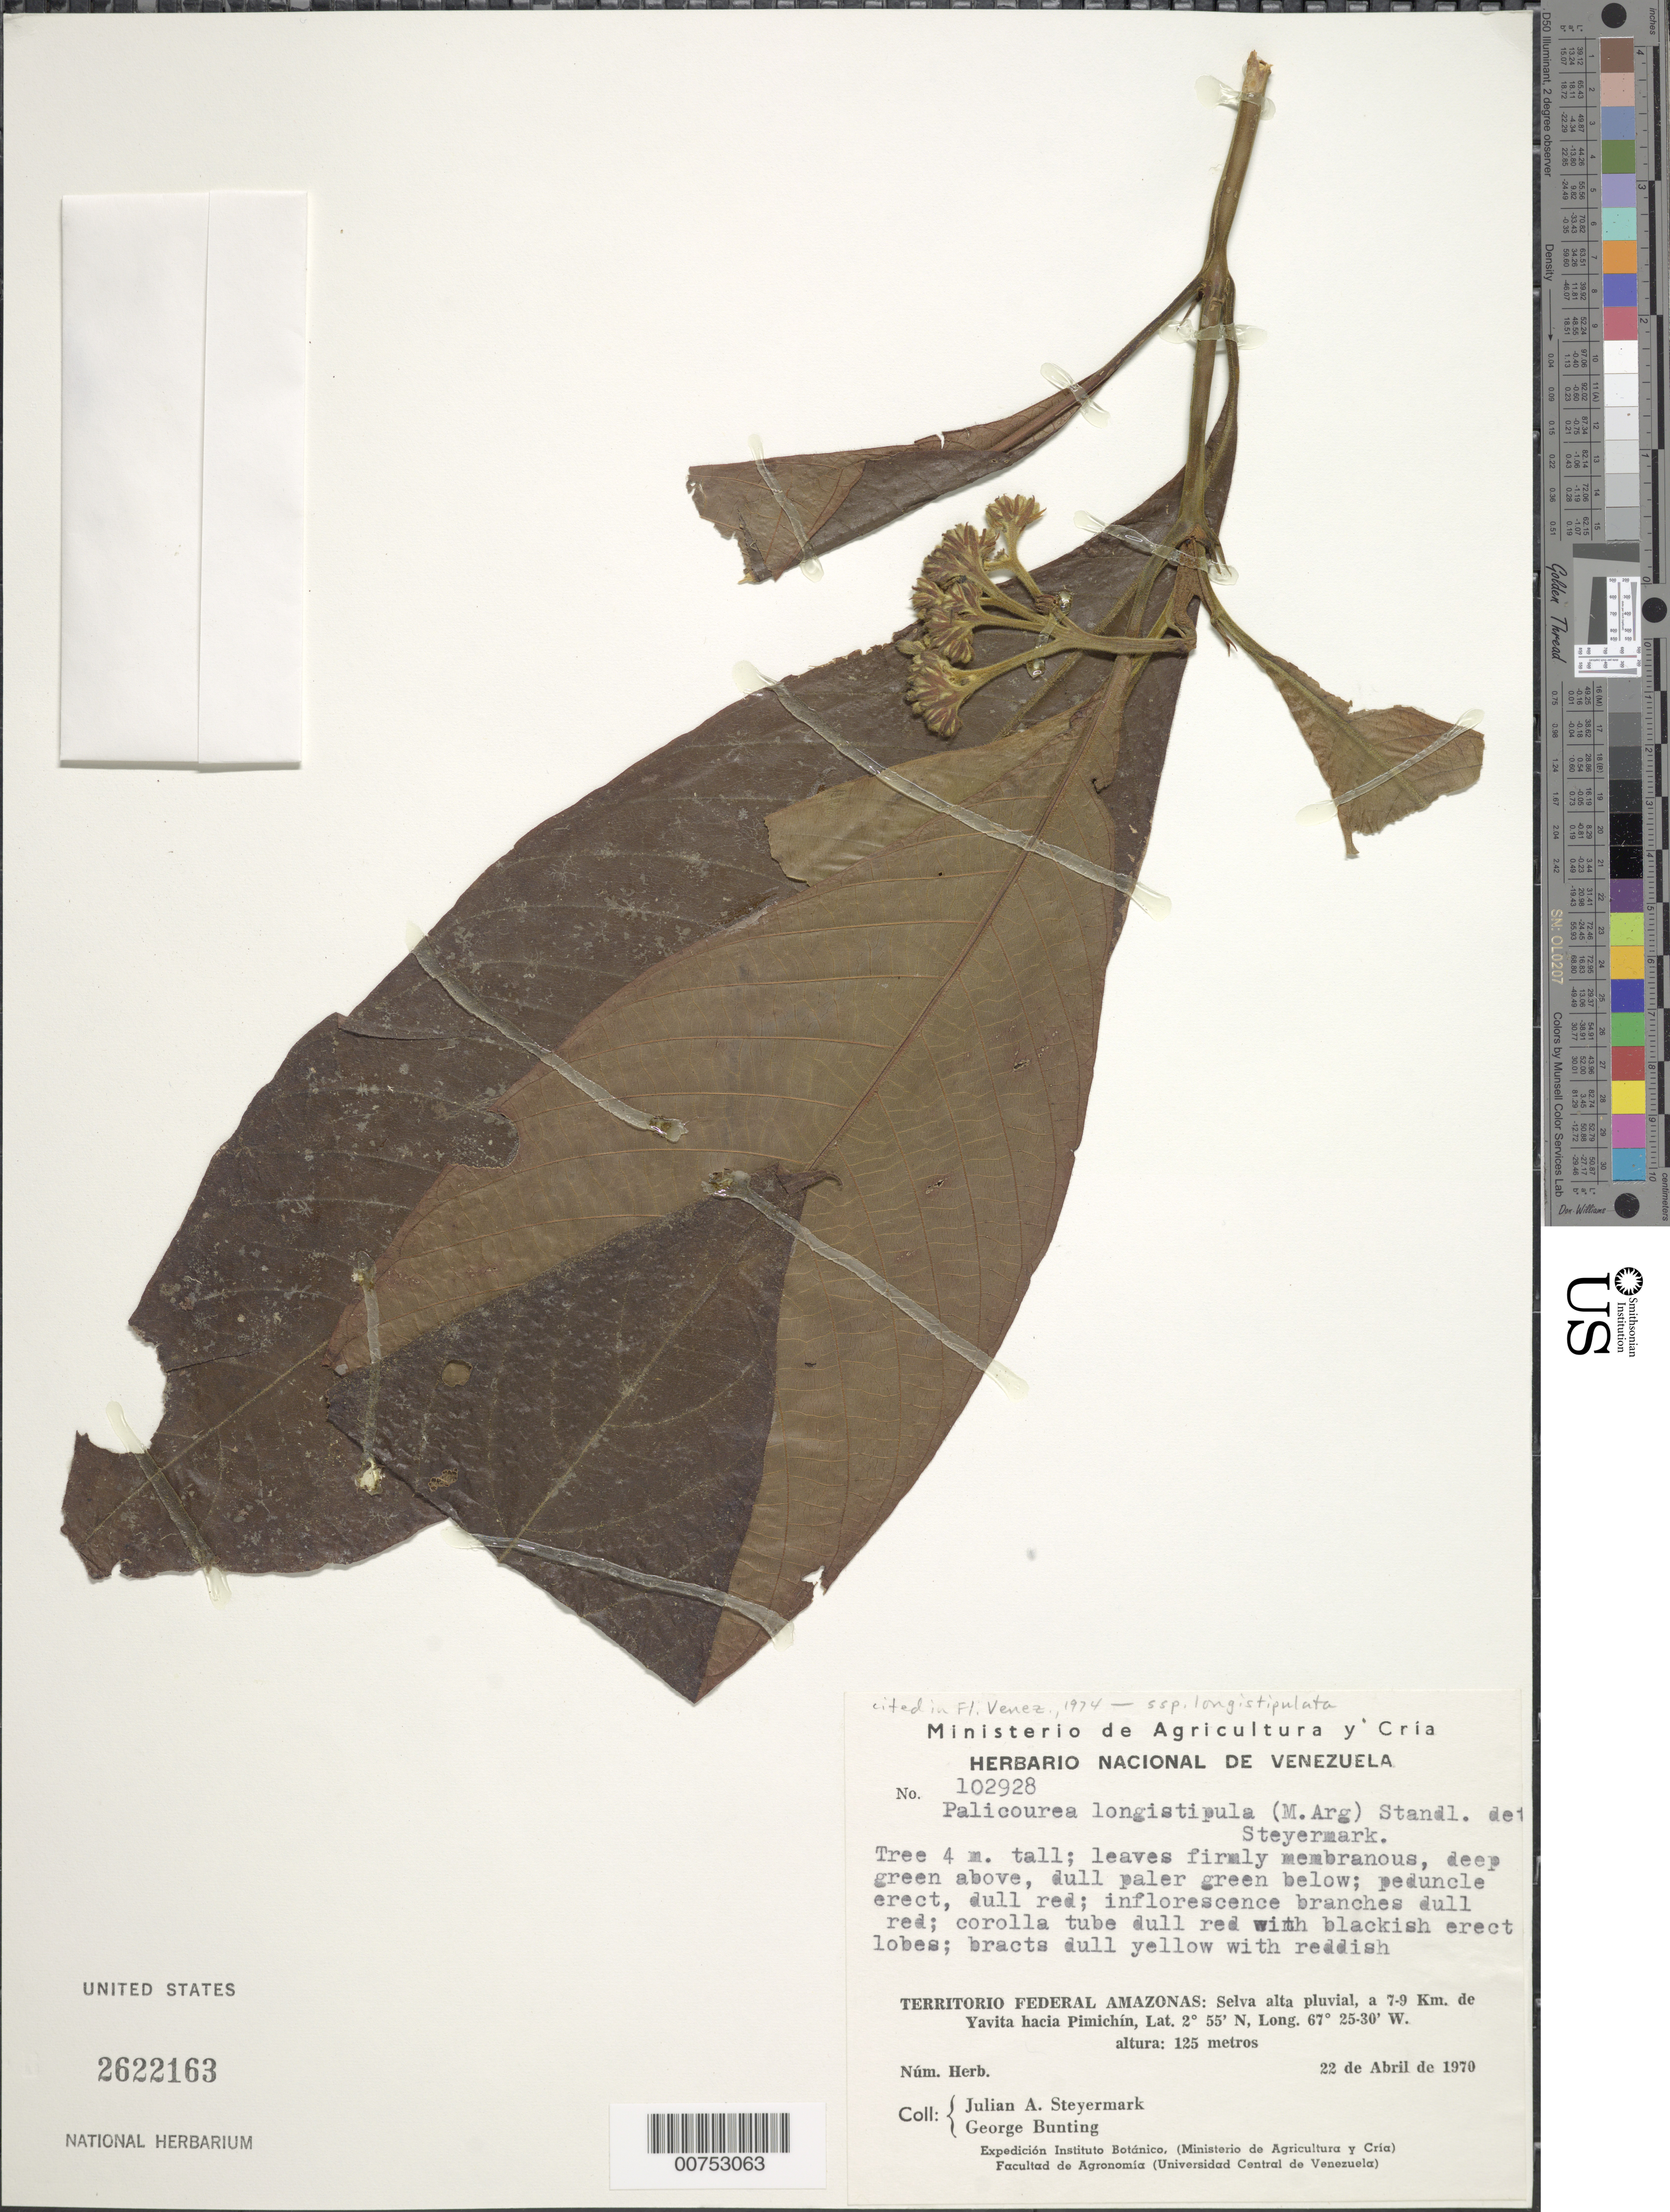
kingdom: Plantae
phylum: Tracheophyta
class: Magnoliopsida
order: Gentianales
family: Rubiaceae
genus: Palicourea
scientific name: Palicourea longistipulata subsp. longistipulata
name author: (Müll. Arg.) Standl.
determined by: Steyermark, Julian A., (VEN)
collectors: J. Steyermark & G. S. Bunting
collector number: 102928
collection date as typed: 22-Apr-70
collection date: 1970-04-22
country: Venezuela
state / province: Amazonas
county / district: Maroa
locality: Yavita, 7-9 km toward Pimichín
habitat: High rain forest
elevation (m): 125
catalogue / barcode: US 2622163